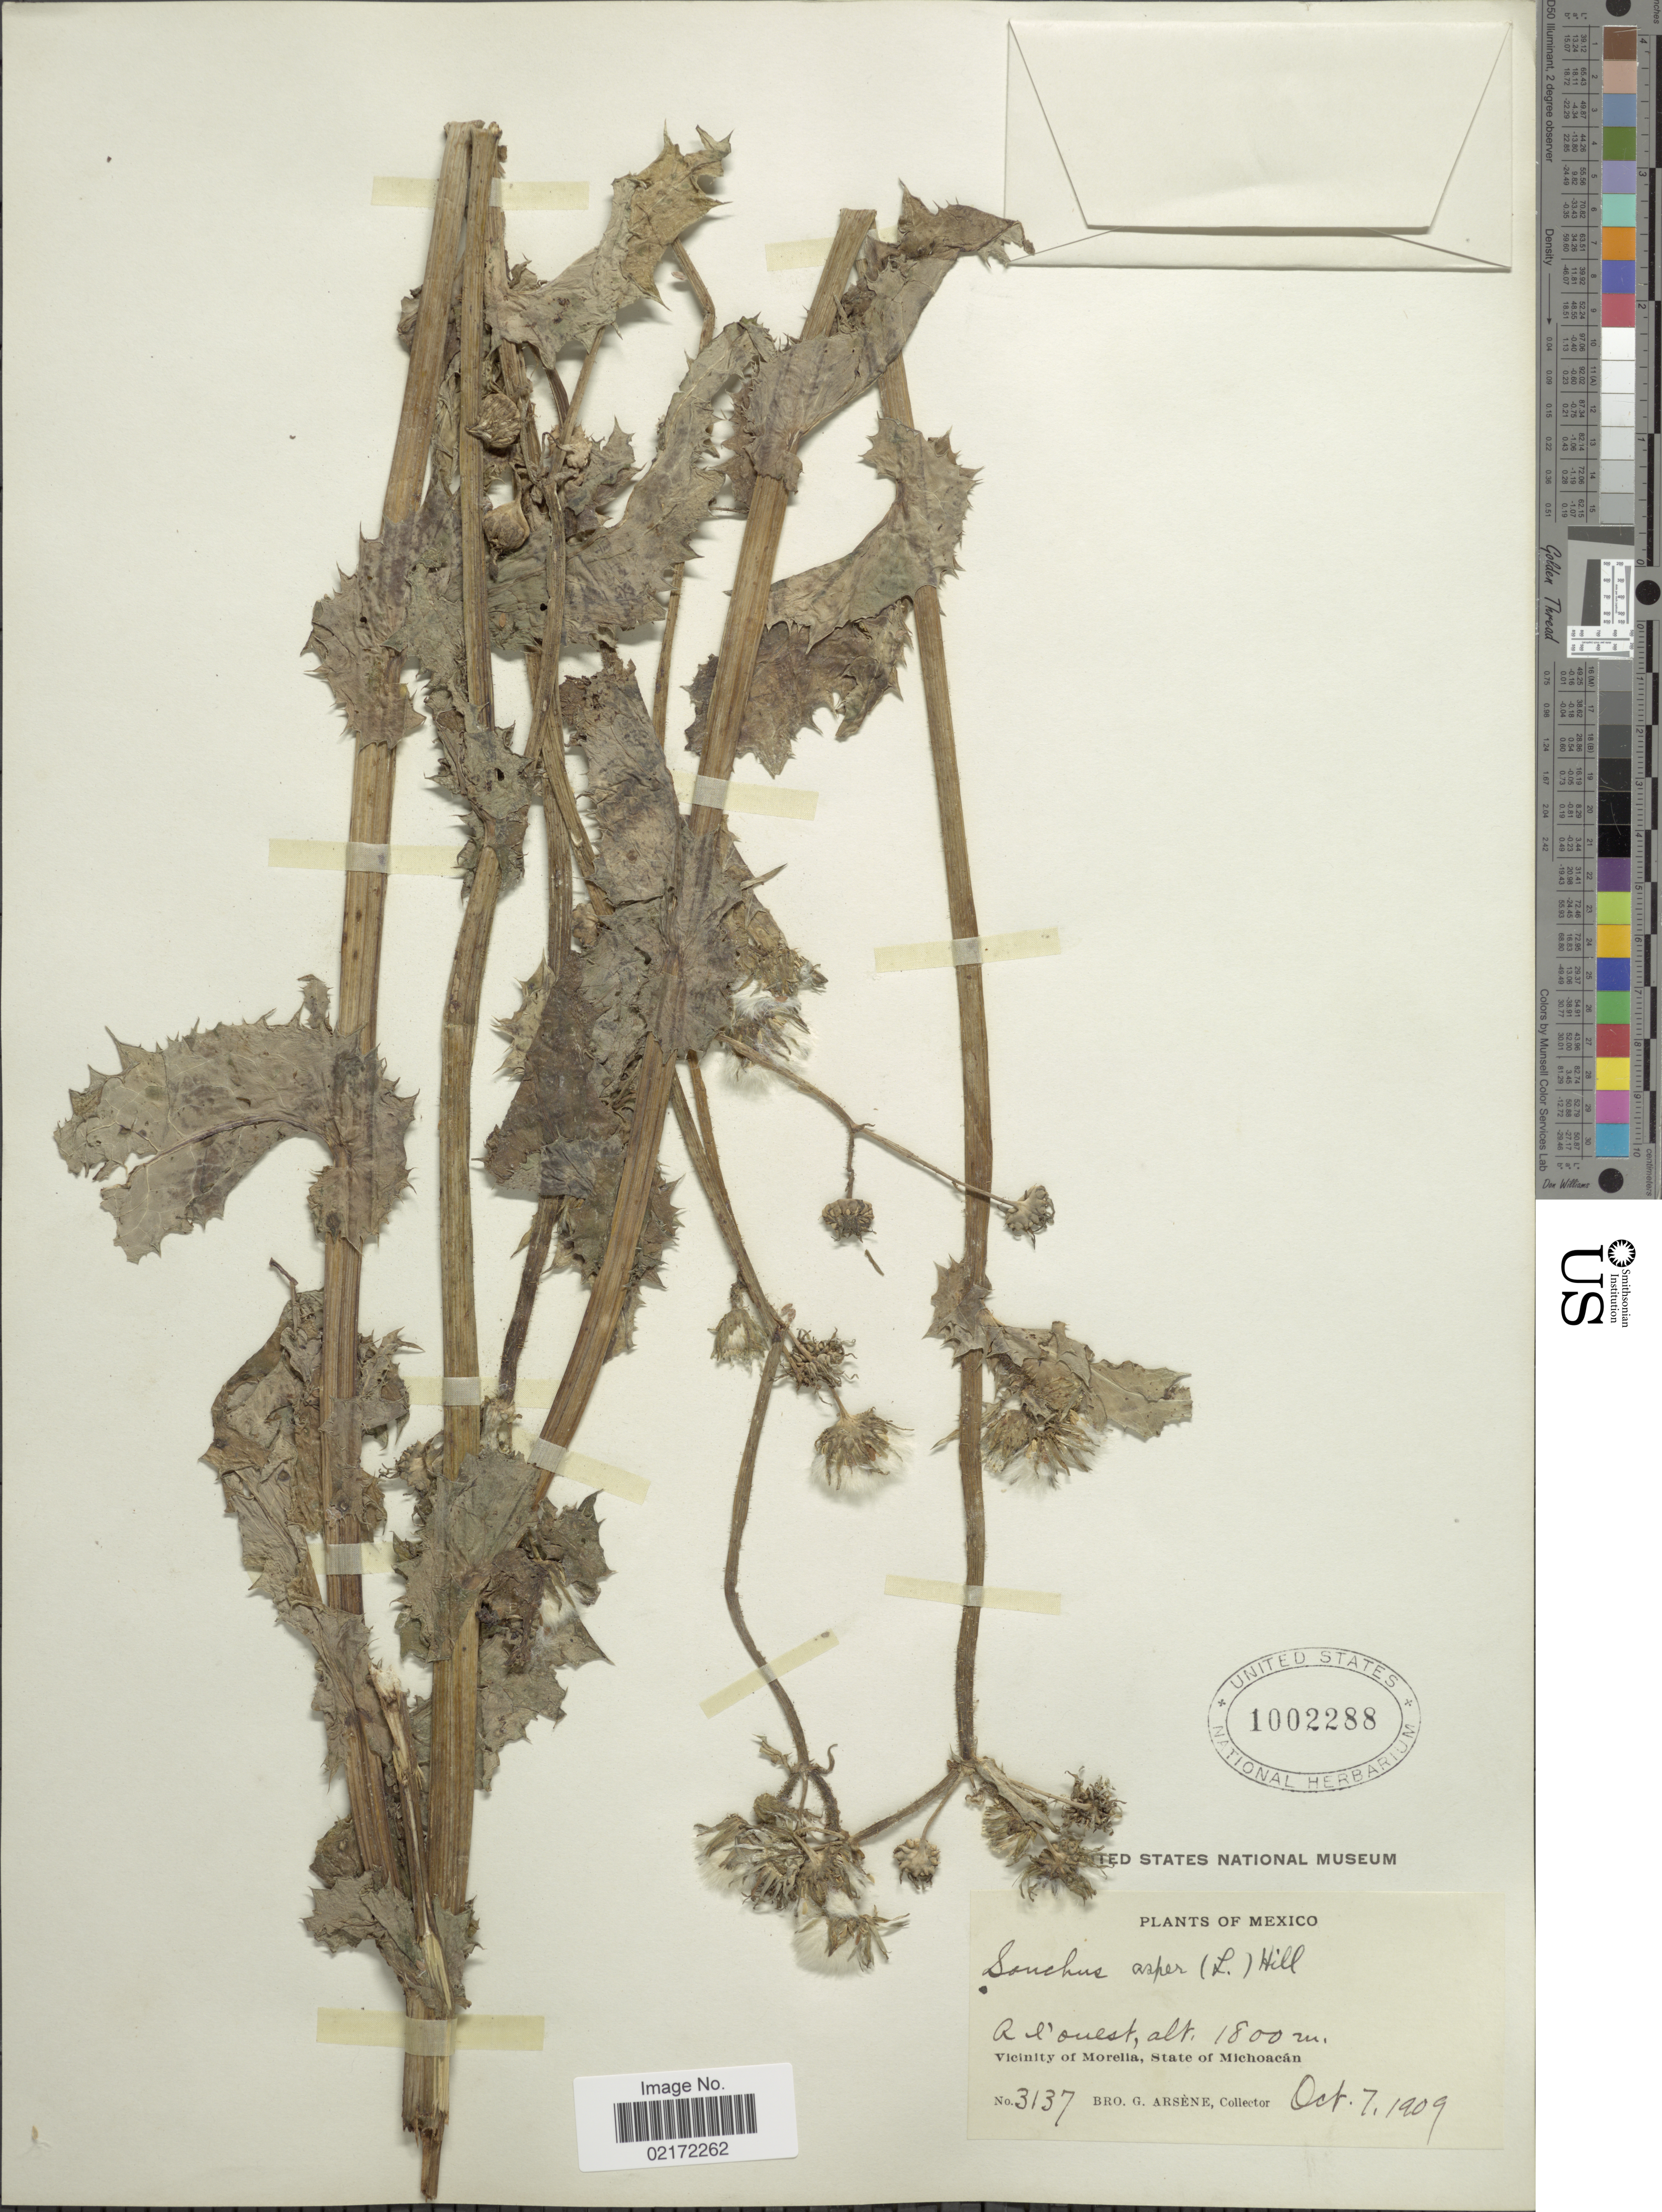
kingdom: Plantae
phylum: Tracheophyta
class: Magnoliopsida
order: Asterales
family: Asteraceae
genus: Sonchus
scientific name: Sonchus asper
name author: (L.) Hill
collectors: Bro. G. Arsène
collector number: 3137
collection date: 1909-10-07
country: Mexico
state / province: Michoacán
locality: A l'ouest. Vicinity of Morelia, State of Michoacán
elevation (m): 1800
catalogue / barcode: US 1002288